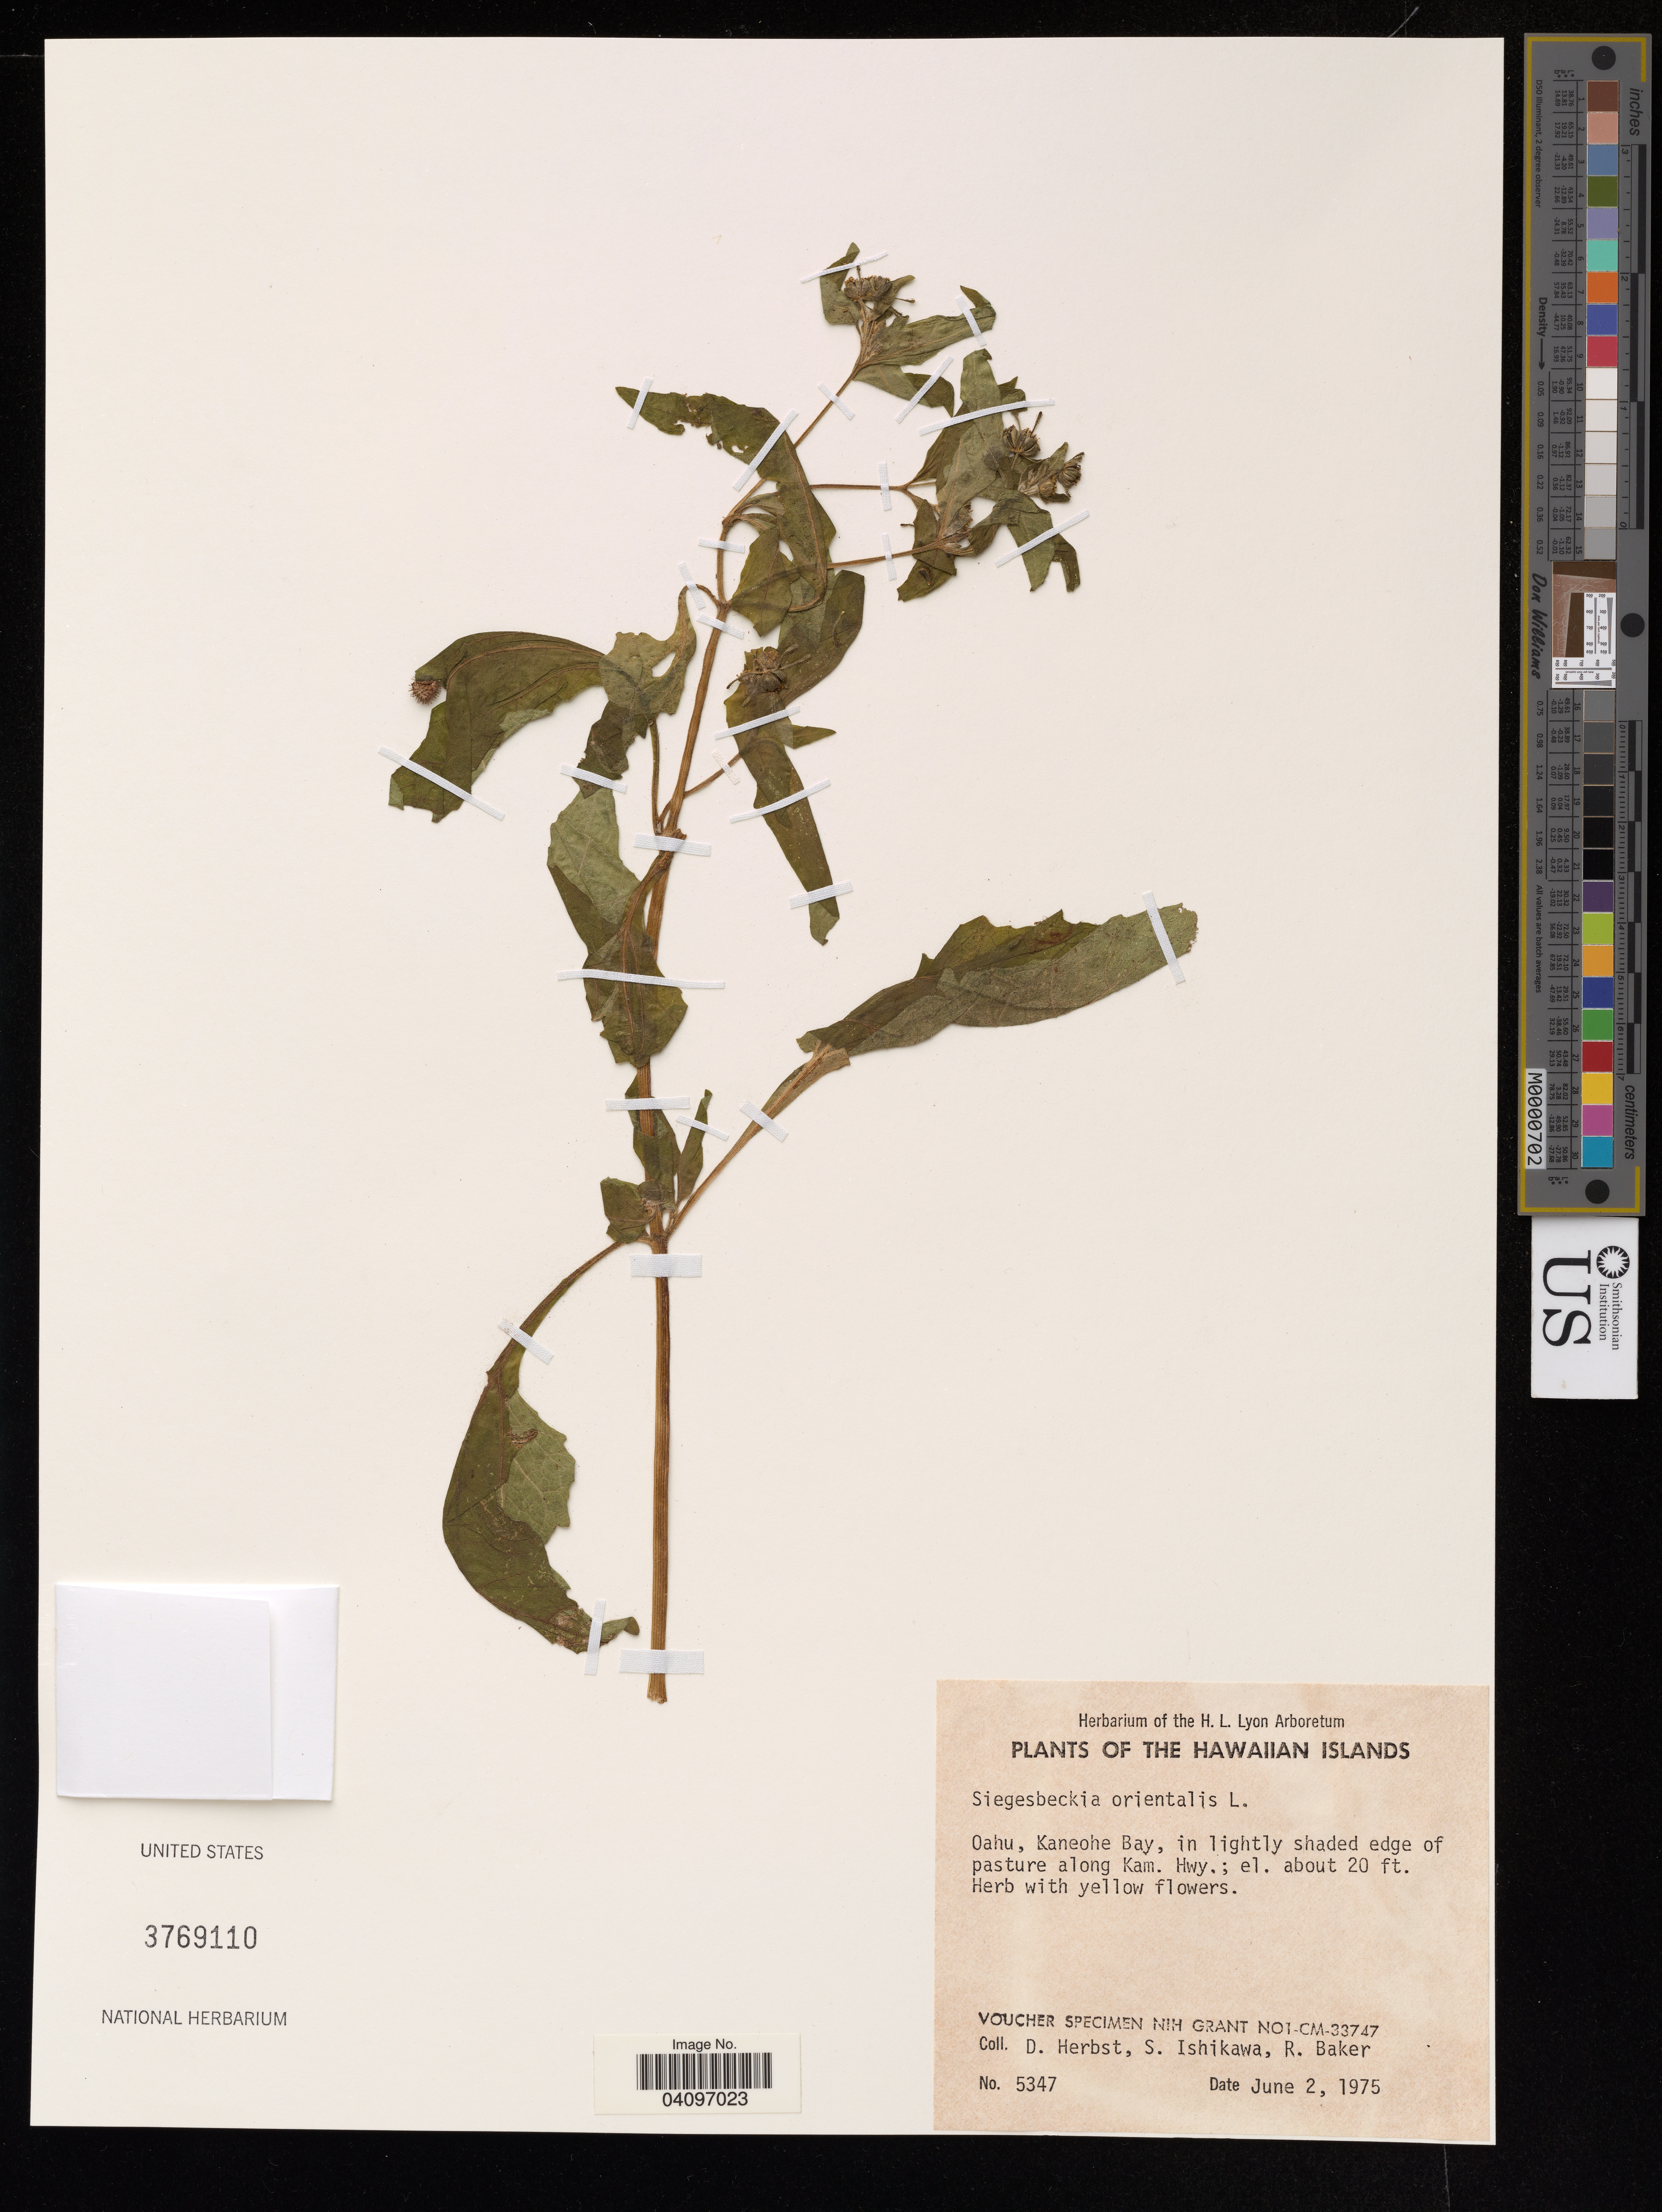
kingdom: Plantae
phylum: Tracheophyta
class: Magnoliopsida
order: Asterales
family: Asteraceae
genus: Sigesbeckia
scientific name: Sigesbeckia orientalis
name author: L.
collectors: D. R. Herbst, S. Ishikawa & R. Baker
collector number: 5347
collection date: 1975-06-02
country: United States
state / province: Hawaii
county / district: Honolulu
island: Oahu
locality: Kaneohe Bay, in lightly shaded edge of pasture alog Kam. Hwy.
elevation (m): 6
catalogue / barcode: US 3769110